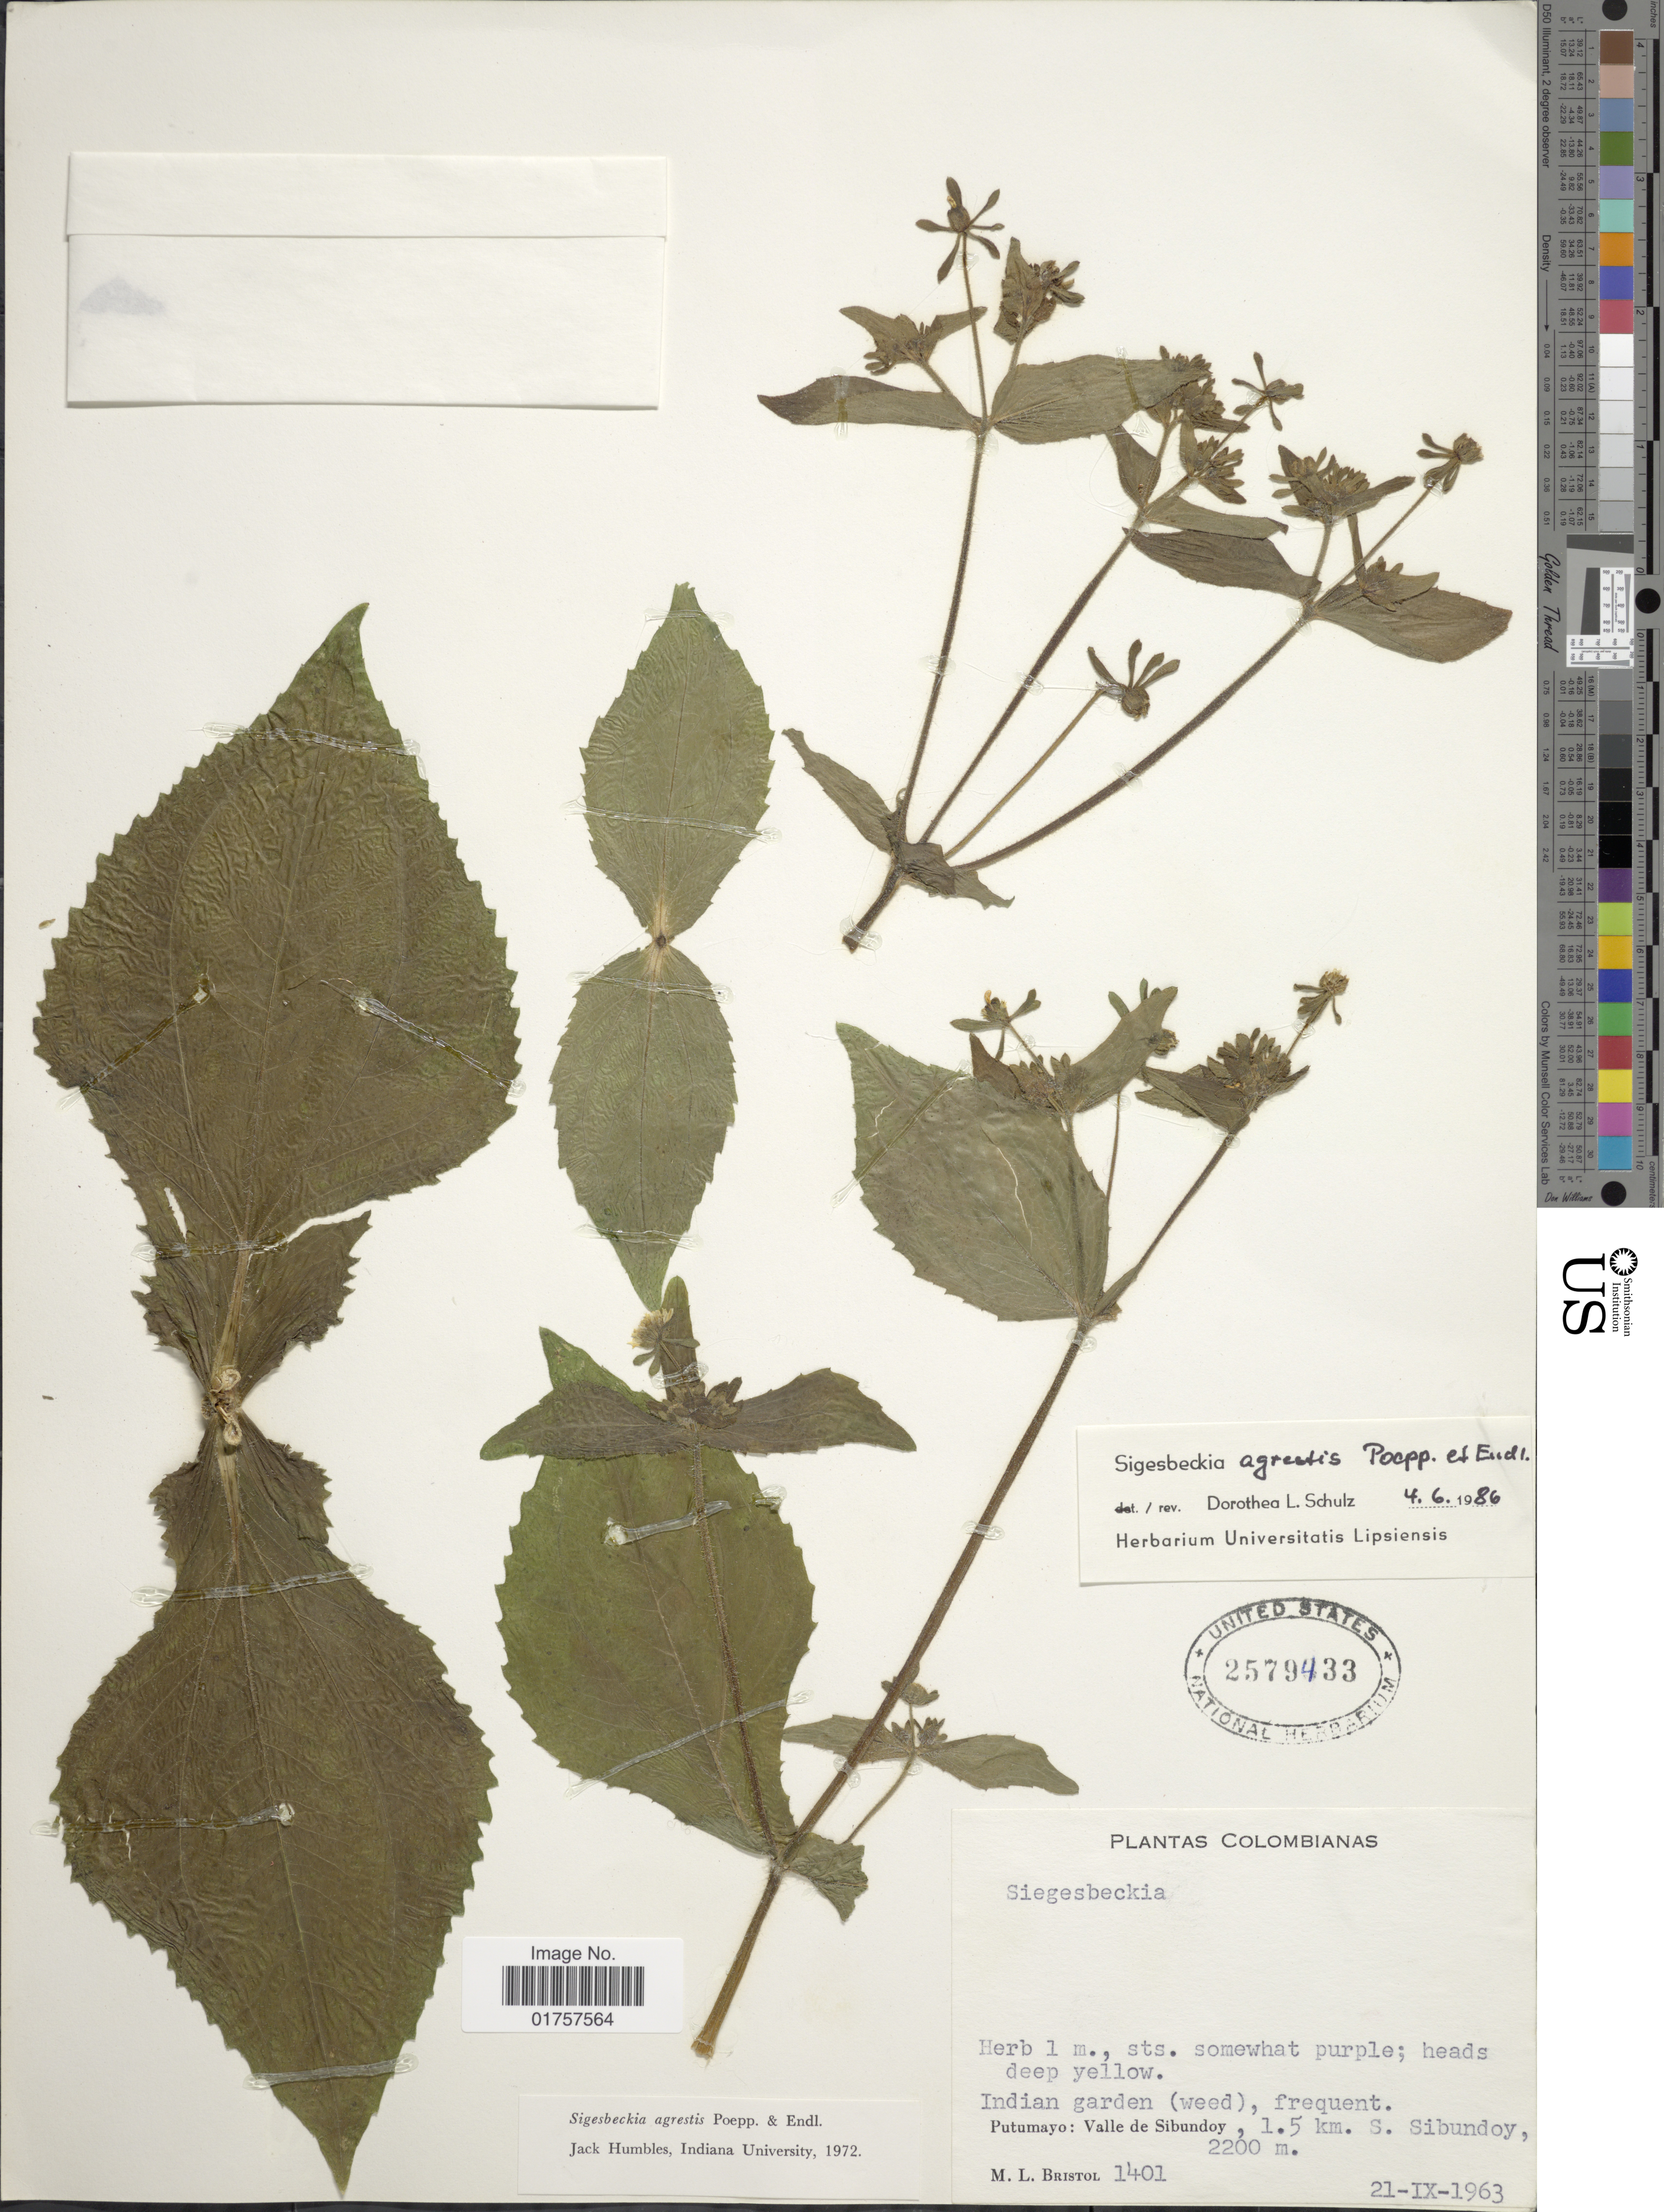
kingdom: Plantae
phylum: Tracheophyta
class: Magnoliopsida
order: Asterales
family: Asteraceae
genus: Sigesbeckia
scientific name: Sigesbeckia agrestis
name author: Poepp.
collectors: M. L. Bristol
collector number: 1401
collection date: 1963-09-21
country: Colombia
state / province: Putumayo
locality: Valle de Sibundoy, 1.5 km. S. Sibundoy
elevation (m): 2200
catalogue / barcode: US 2579433